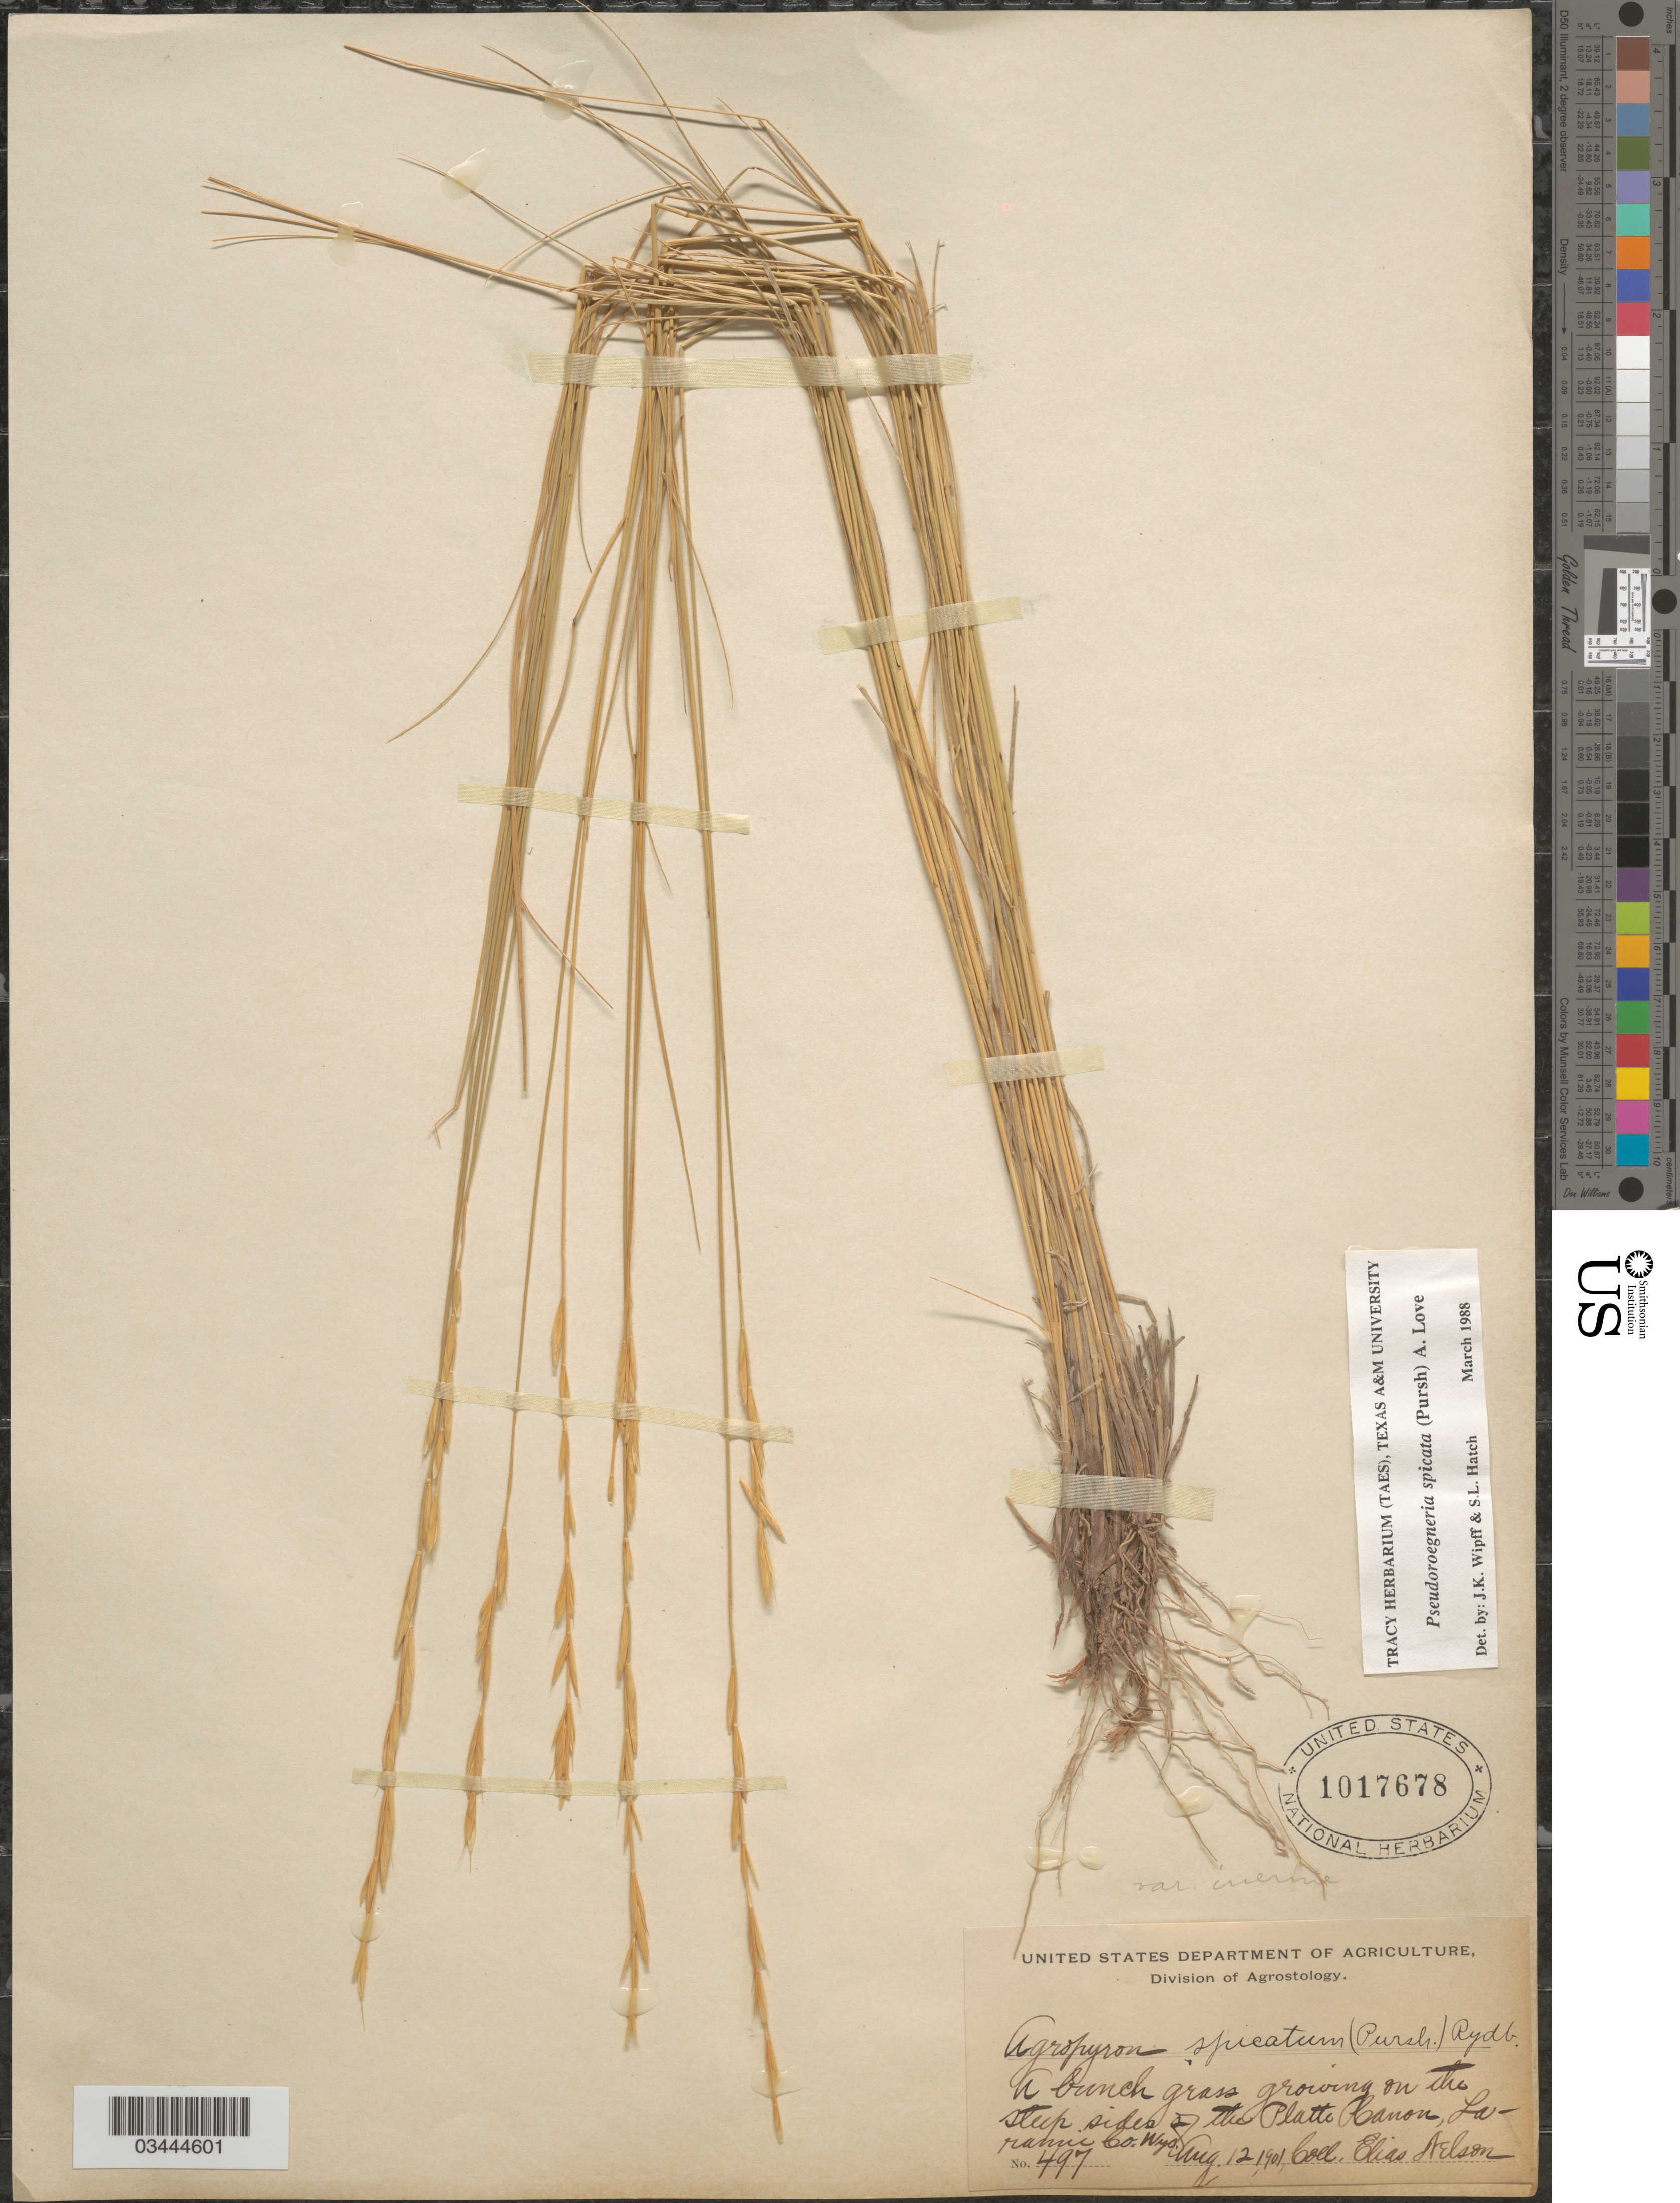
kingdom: Plantae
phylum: Tracheophyta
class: Liliopsida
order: Poales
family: Poaceae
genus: Pseudoroegneria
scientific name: Pseudoroegneria spicata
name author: (Pursh) Á. Löve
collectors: E. Nelson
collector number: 497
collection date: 1901-08-12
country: United States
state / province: Wyoming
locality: On the steep sides of the Platte Canon, Laramie Co.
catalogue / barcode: US 1017678